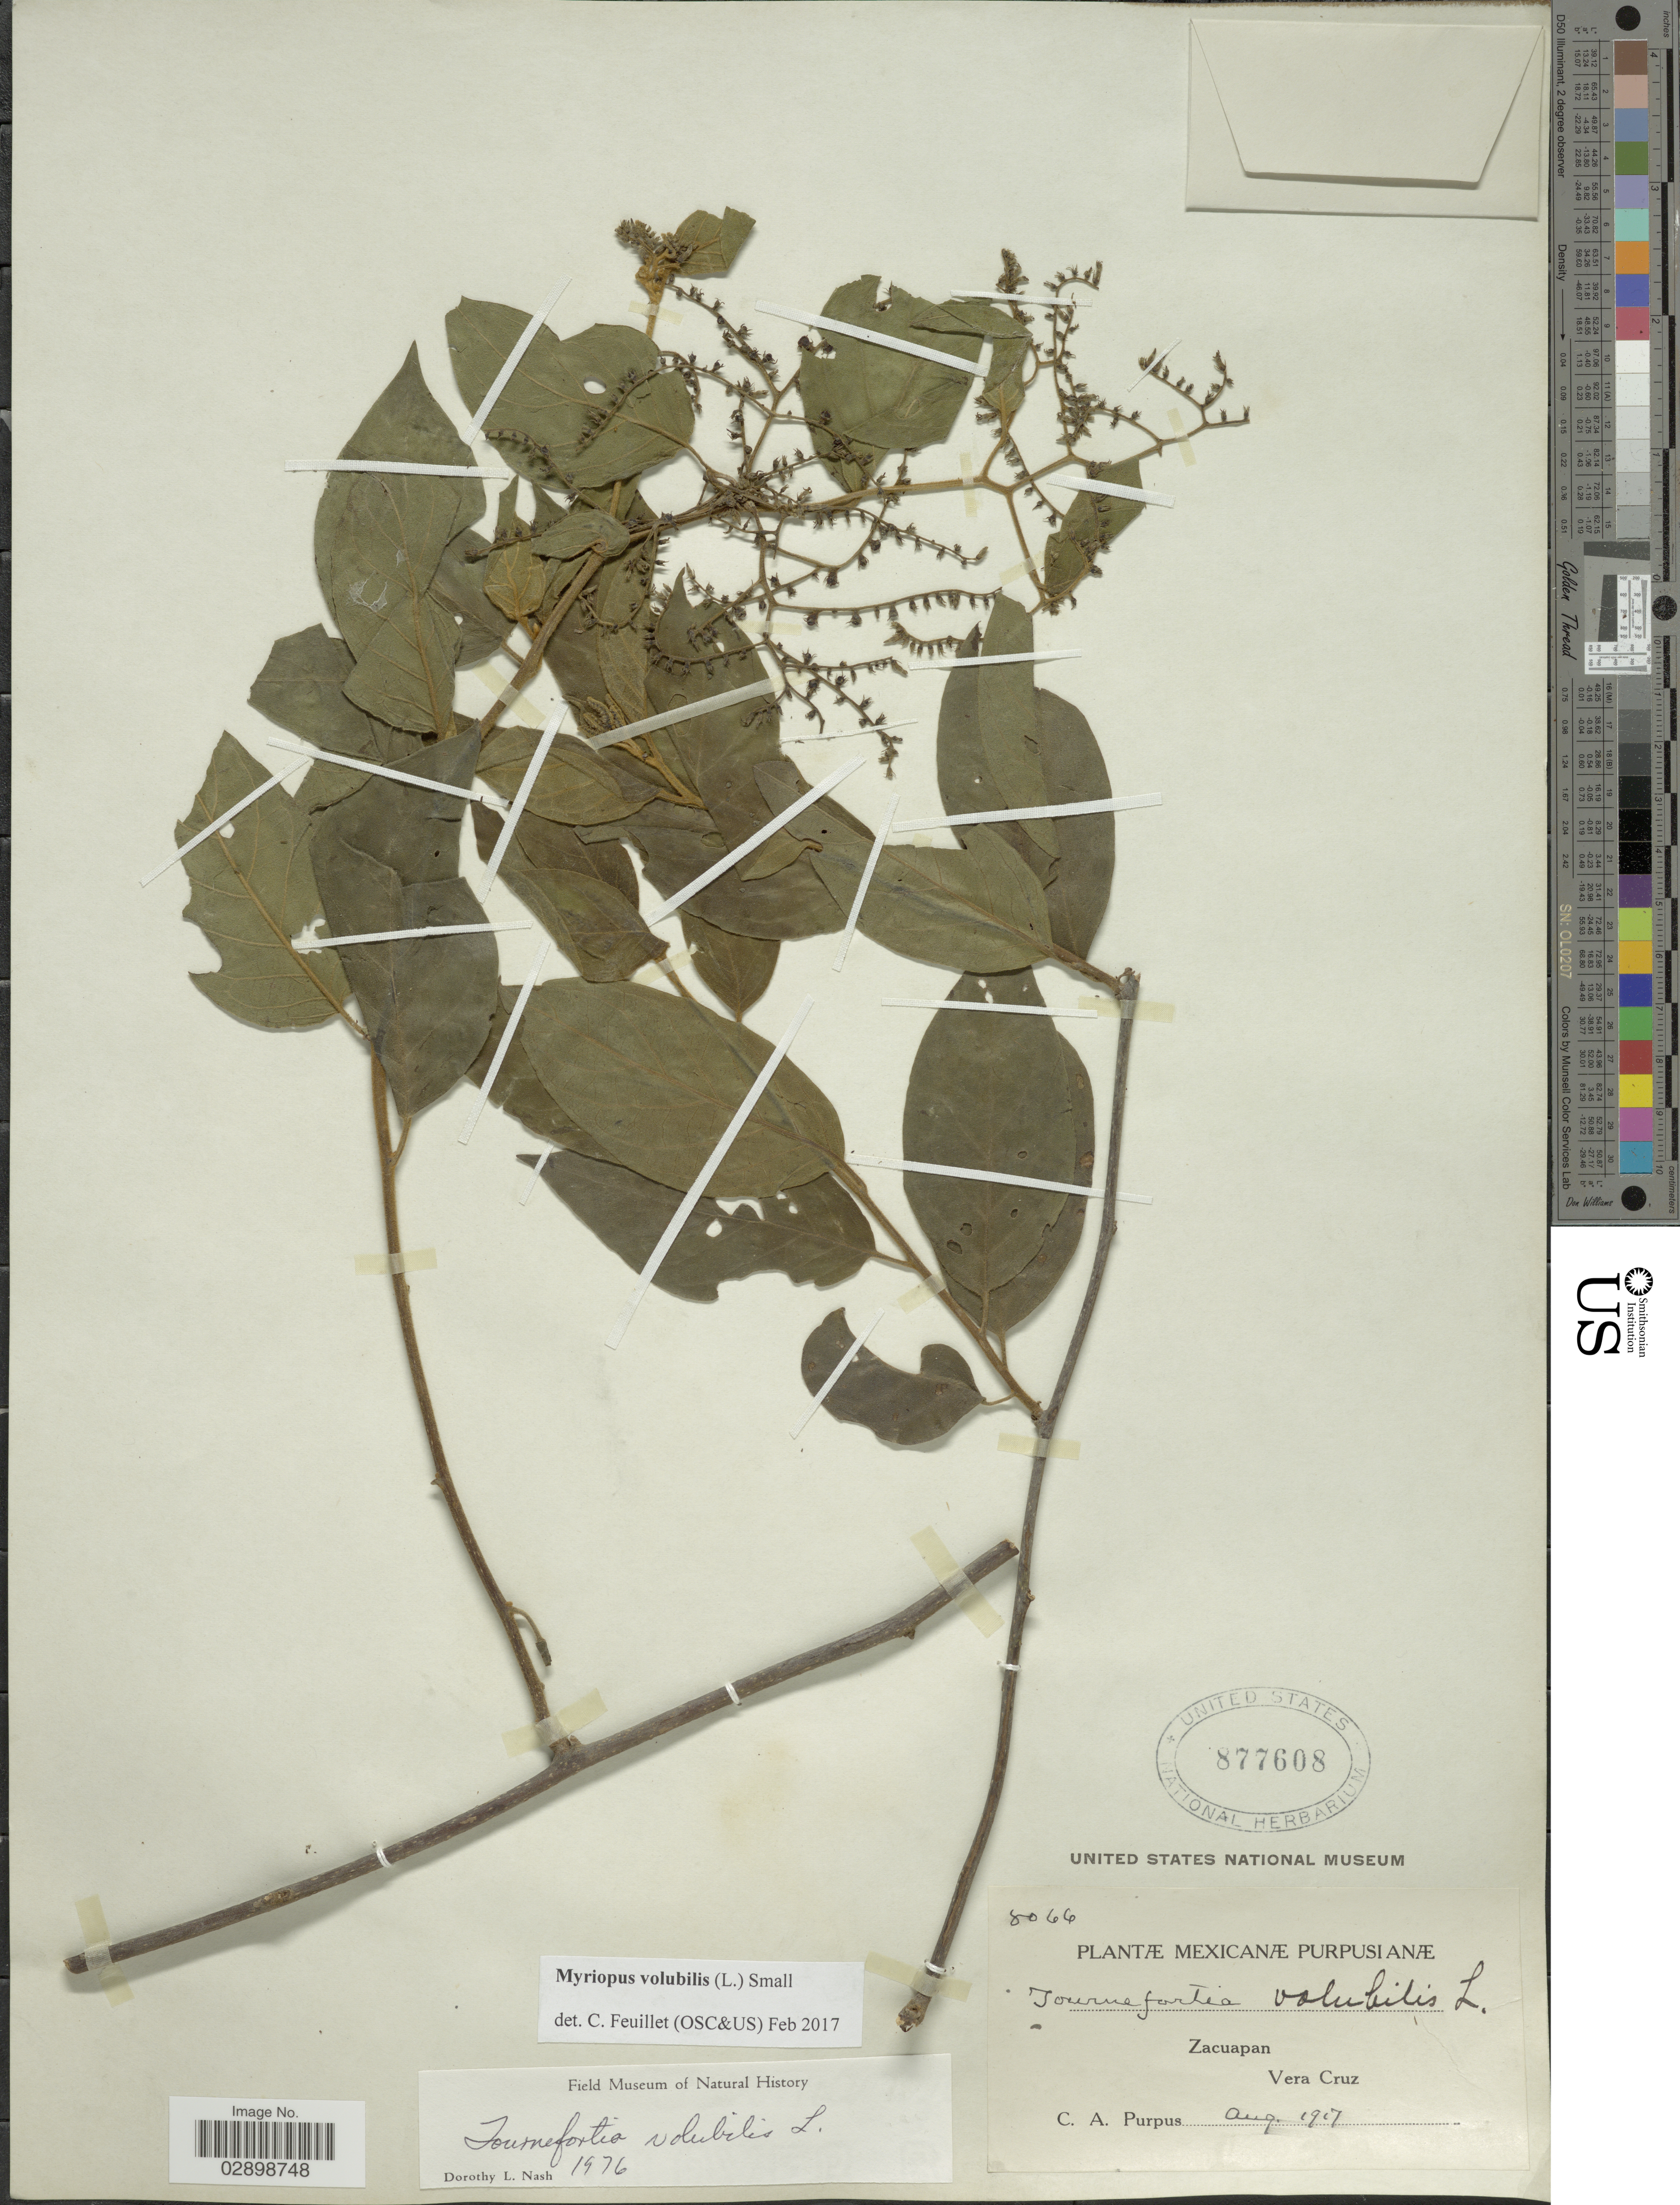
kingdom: Plantae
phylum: Tracheophyta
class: Magnoliopsida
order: Boraginales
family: Heliotropiaceae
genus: Myriopus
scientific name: Myriopus volubilis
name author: (L.) Small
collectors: C. A. Purpus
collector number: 8066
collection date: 1917-08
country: Mexico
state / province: Veracruz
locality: Zacuapan. Vera Cruz.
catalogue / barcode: US 877608